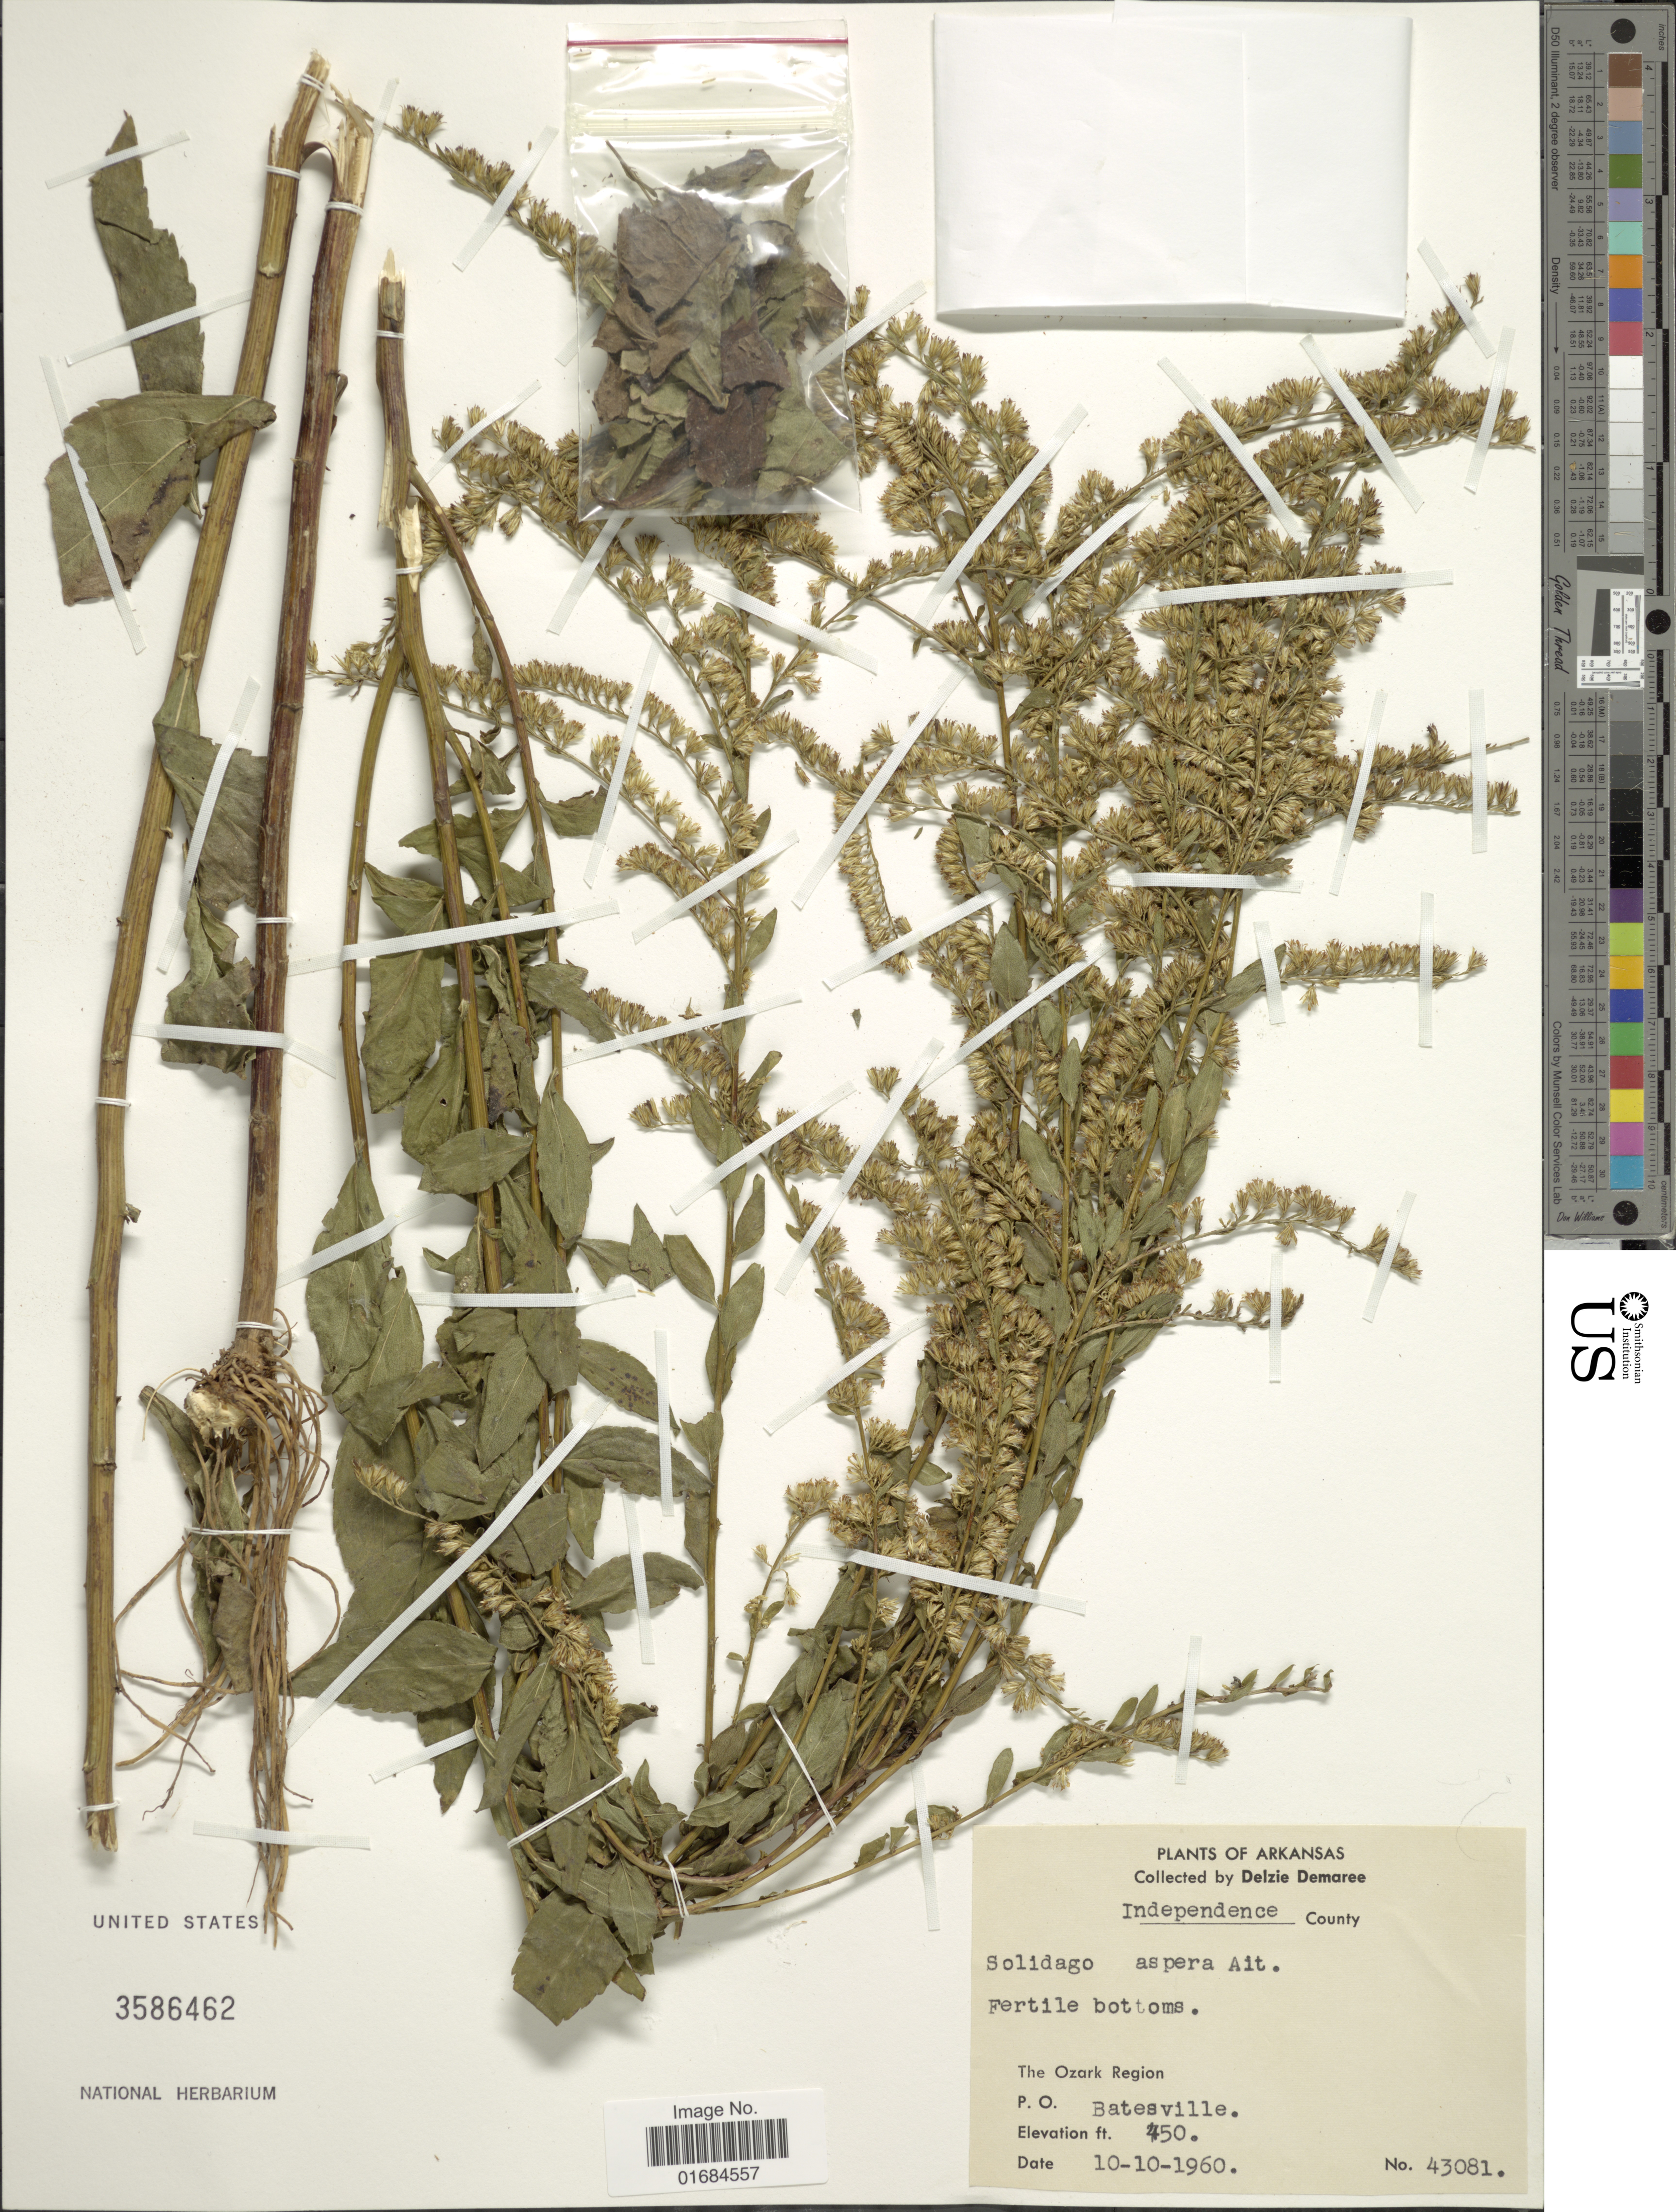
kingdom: Plantae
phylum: Tracheophyta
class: Magnoliopsida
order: Asterales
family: Asteraceae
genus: Solidago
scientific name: Solidago aspera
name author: Aiton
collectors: D. Demaree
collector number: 43081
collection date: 1960-10-10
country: United States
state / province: Arkansas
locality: Independence County, The Ozark Region, P. O. Batesville.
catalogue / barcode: US 3586462